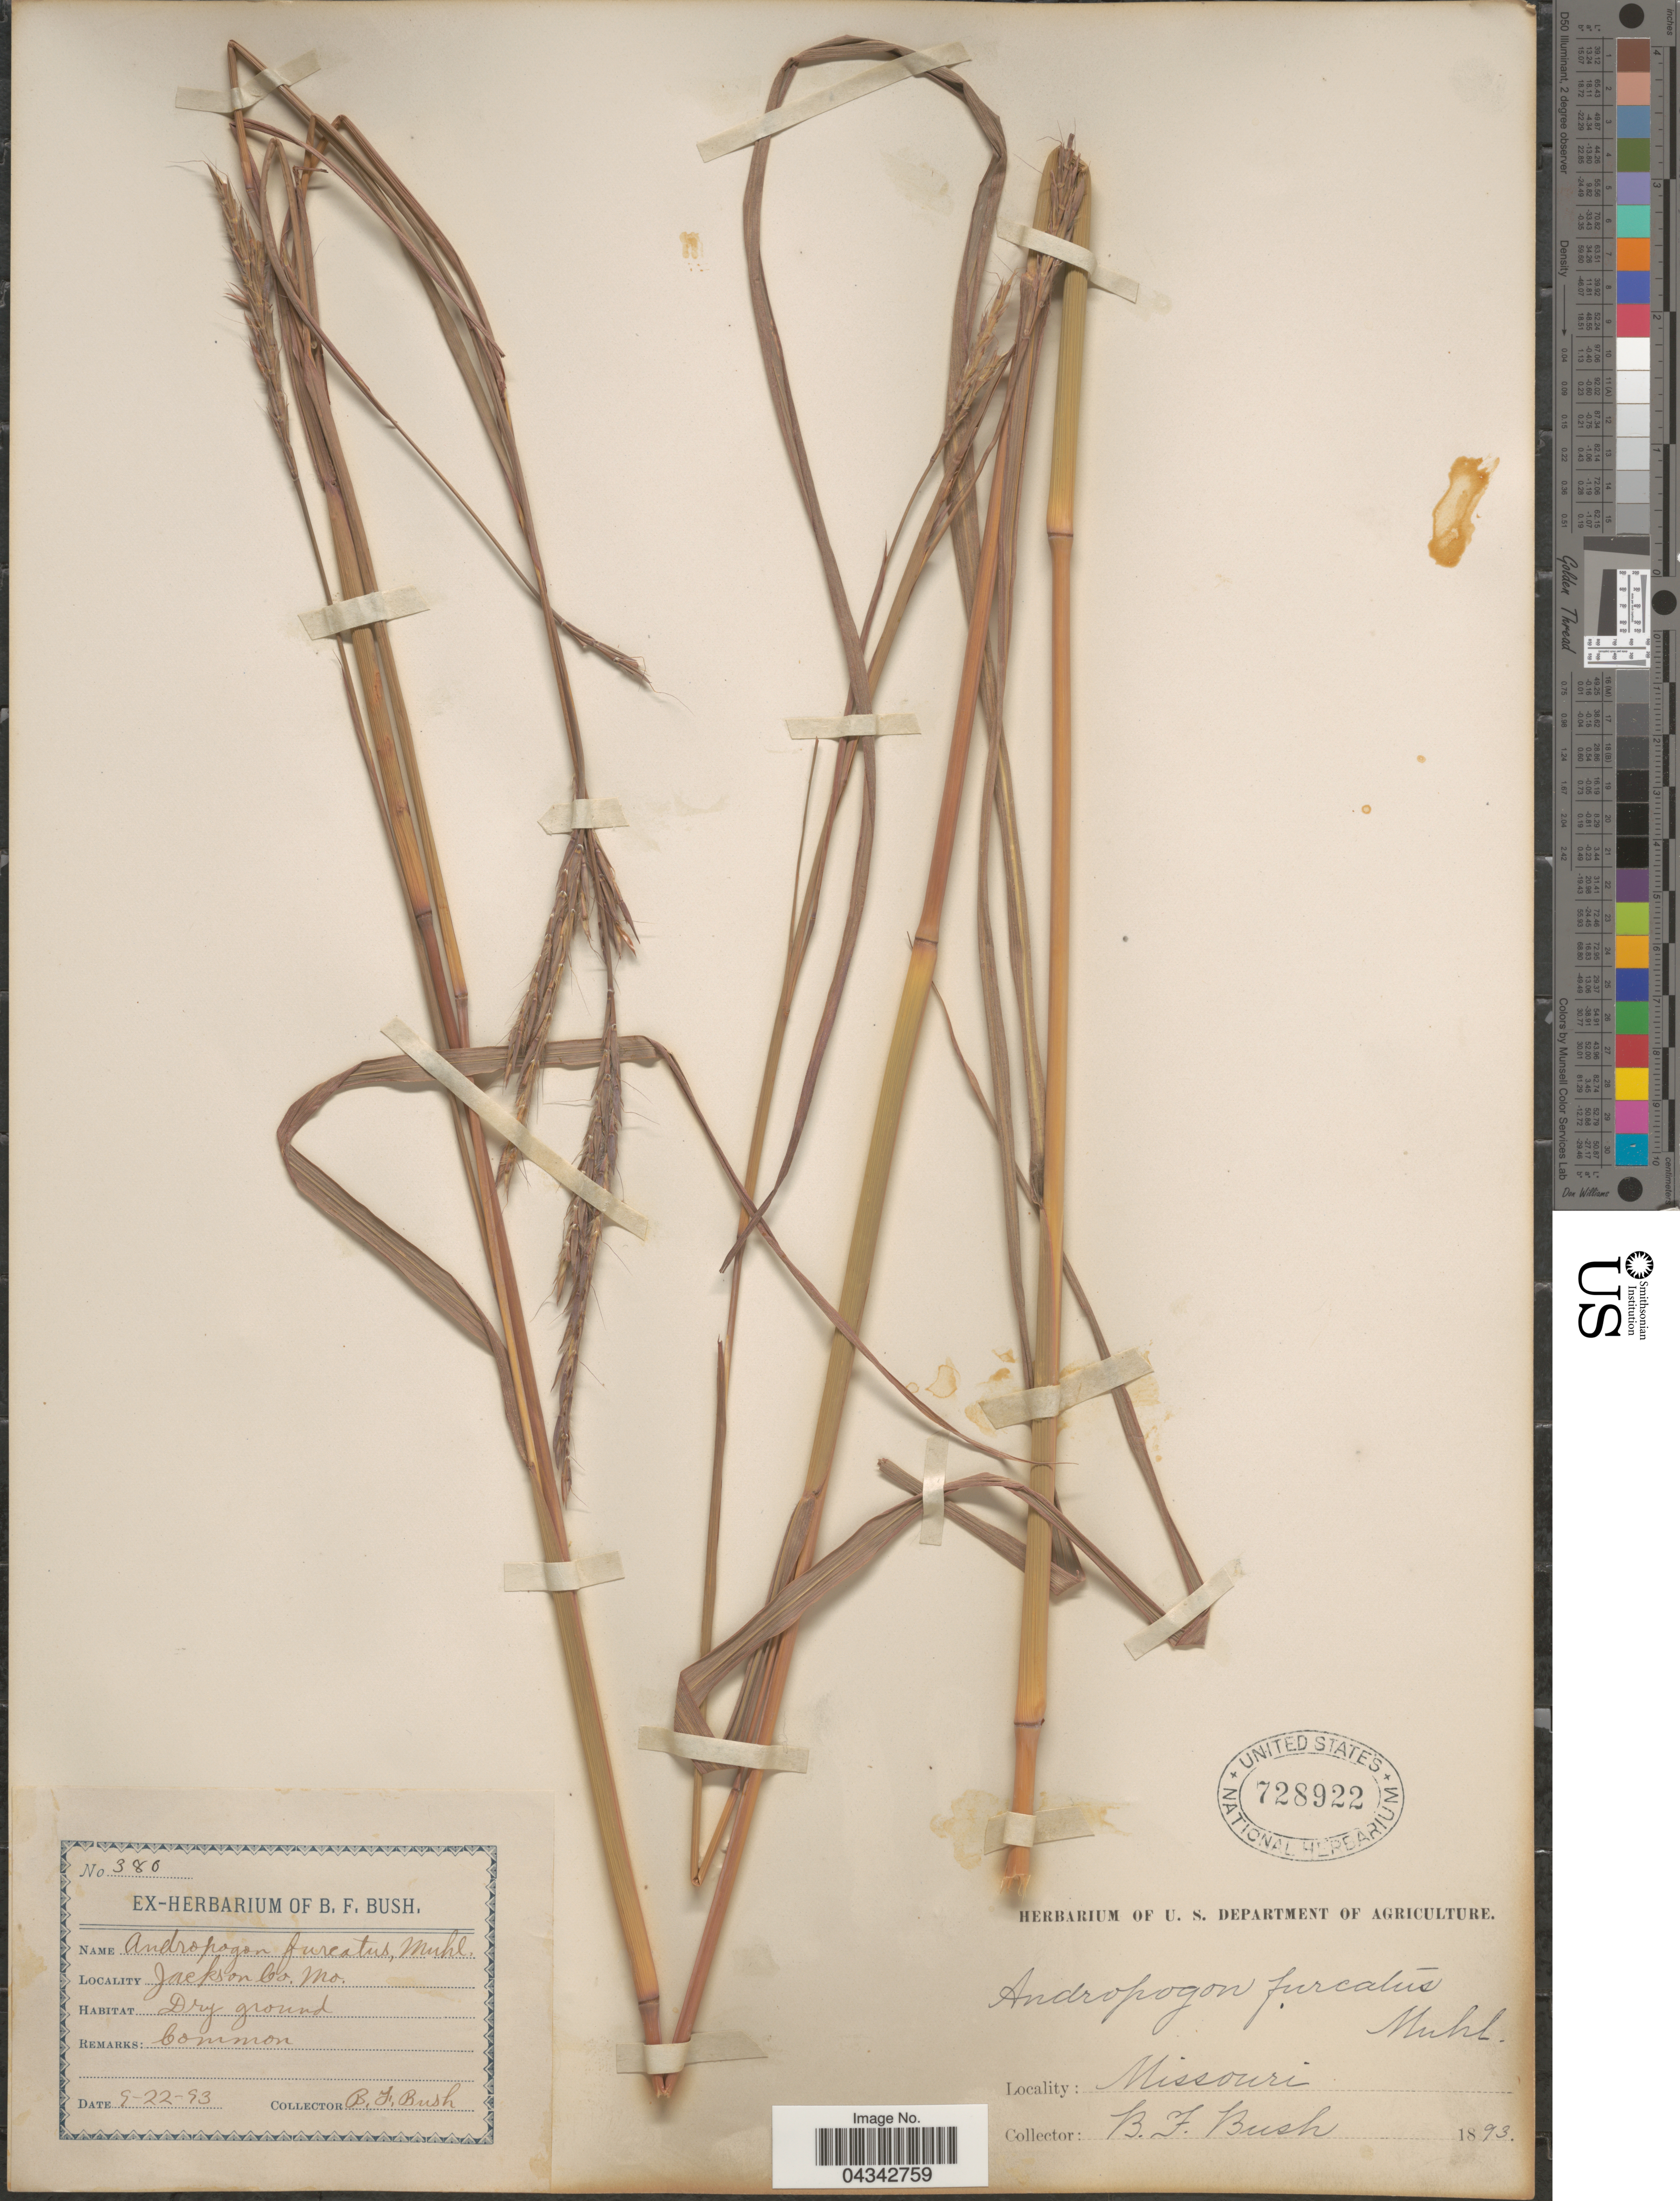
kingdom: Plantae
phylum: Tracheophyta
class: Liliopsida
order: Poales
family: Poaceae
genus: Andropogon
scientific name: Andropogon gerardii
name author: Vitman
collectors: B. F. Bush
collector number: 380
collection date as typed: Transcribed d/m/y: 22/9/93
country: United States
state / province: Missouri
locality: Jackson Co.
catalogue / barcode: US 728922